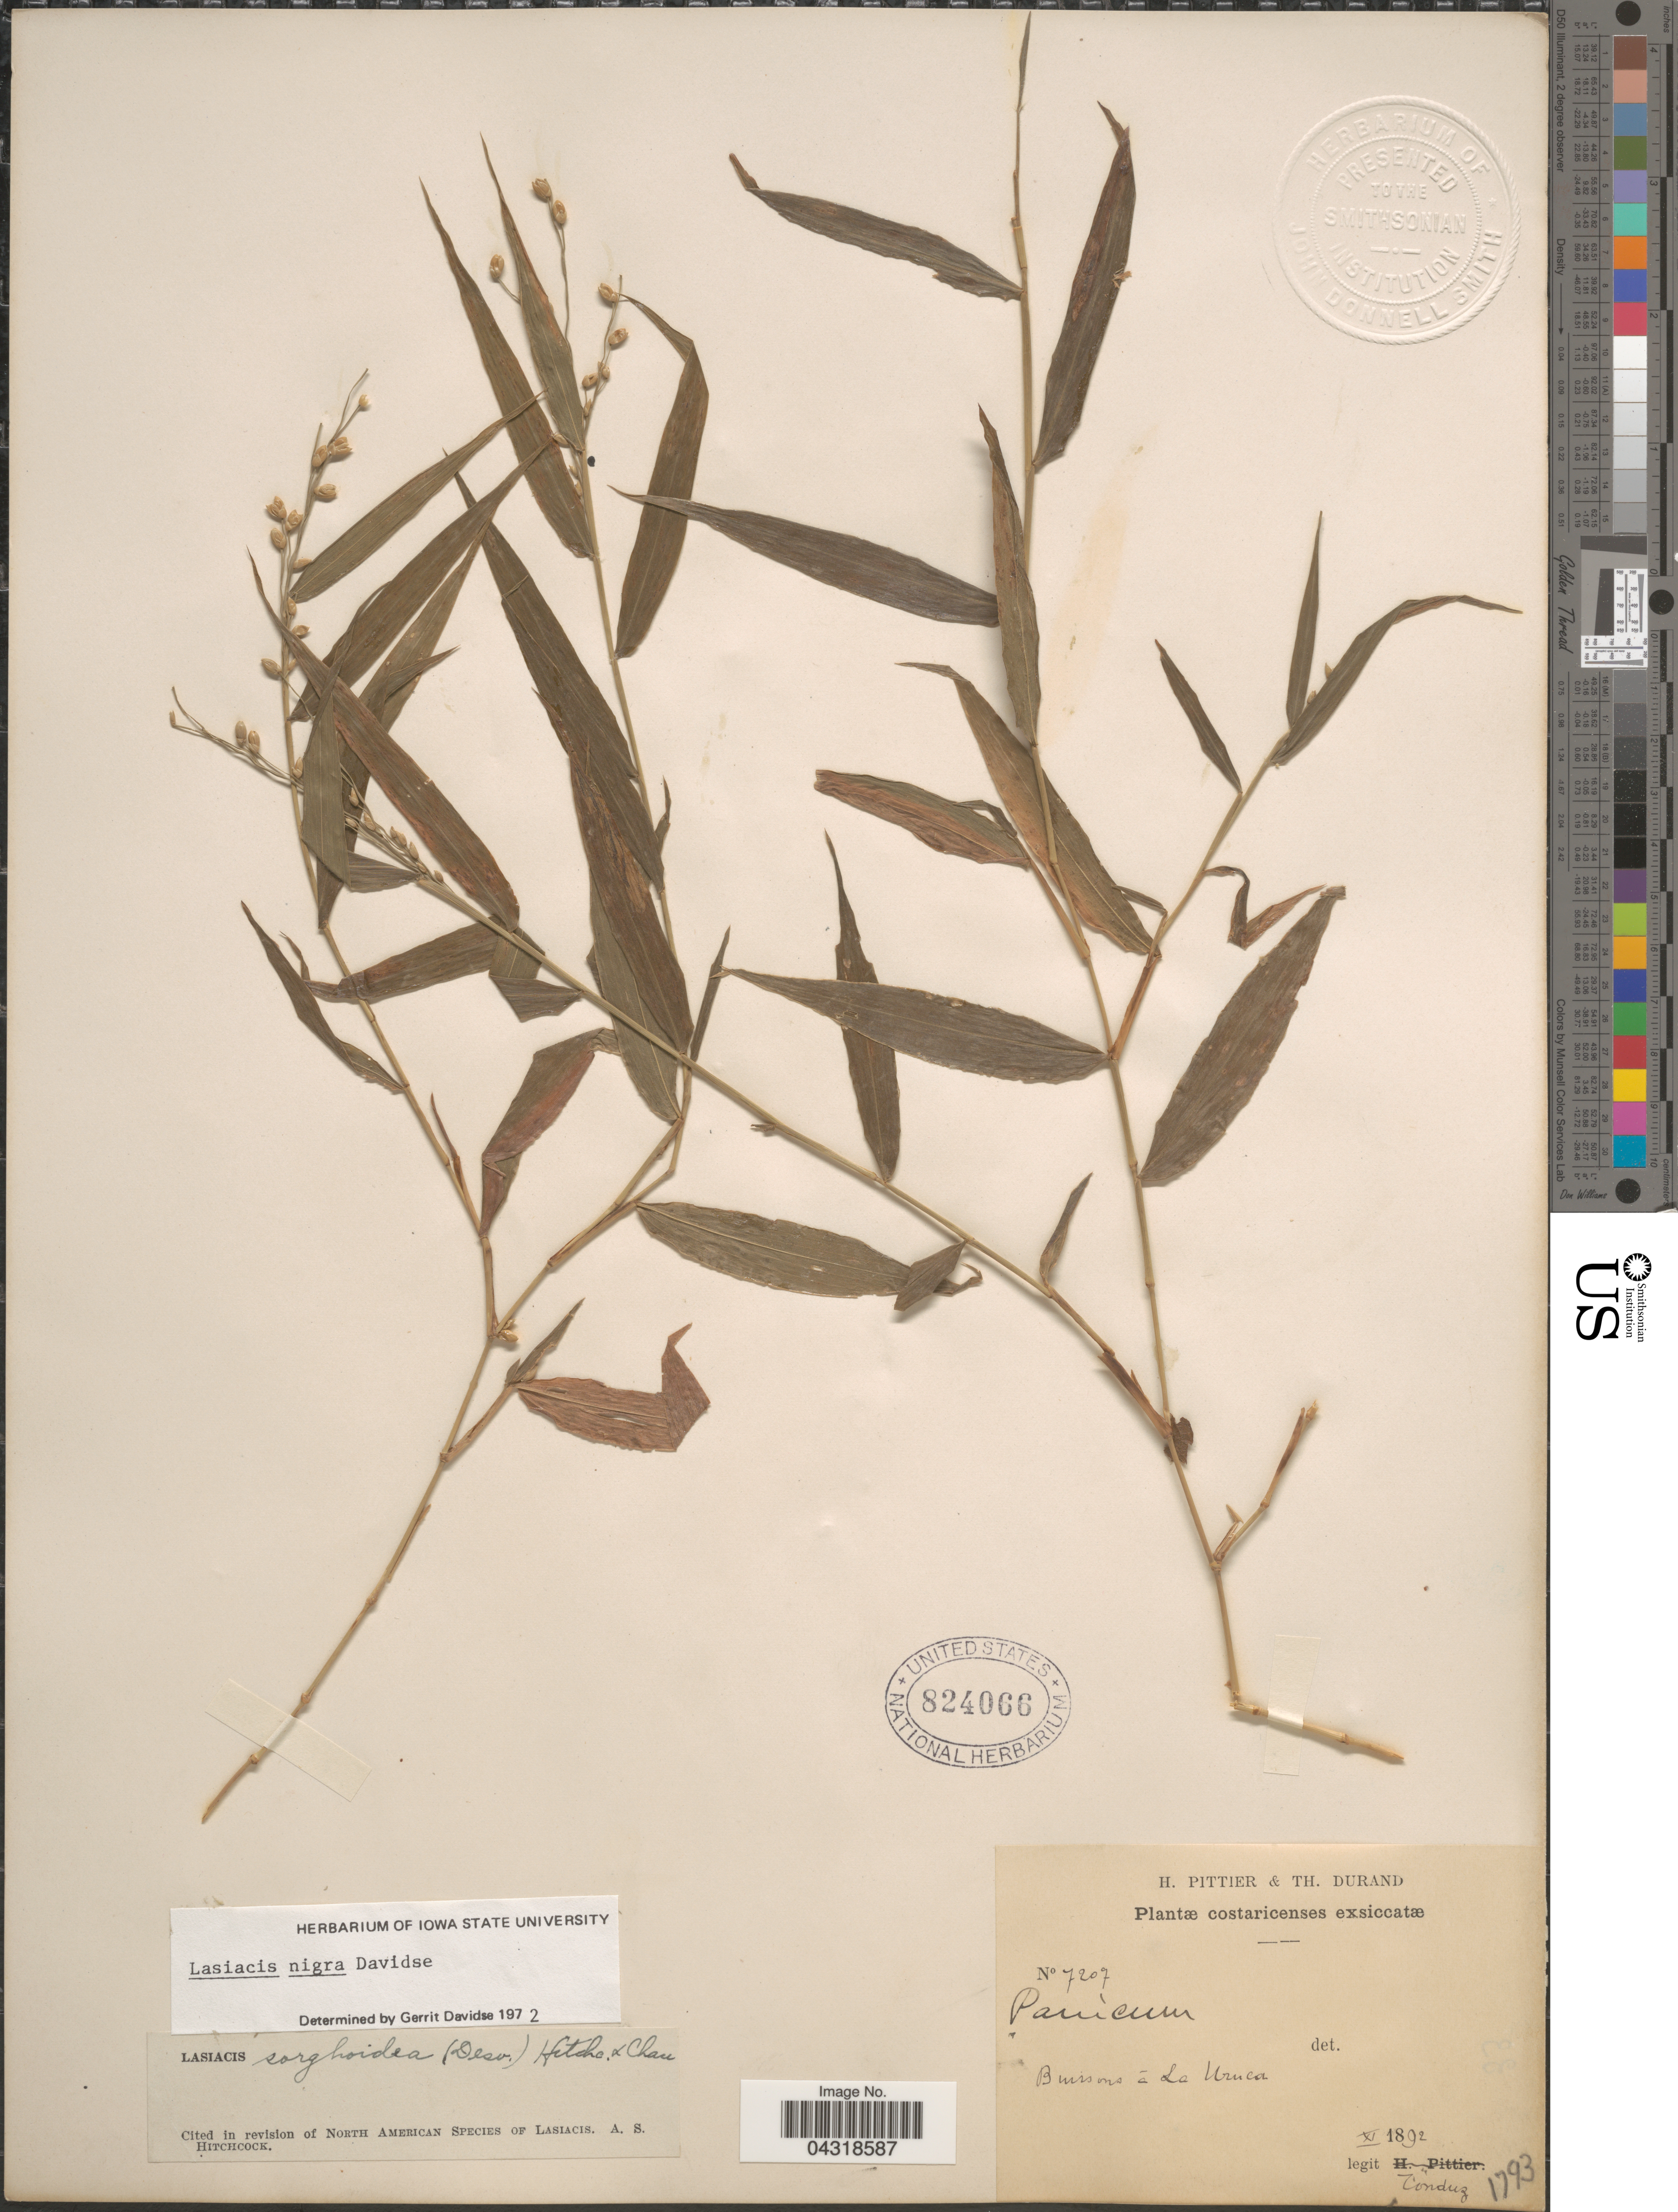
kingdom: Plantae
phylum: Tracheophyta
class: Liliopsida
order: Poales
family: Poaceae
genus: Lasiacis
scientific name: Lasiacis nigra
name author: Davidse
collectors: Tonduz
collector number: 7207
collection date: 1892-11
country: Costa Rica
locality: Costaricenses. Buissons à La Uruca.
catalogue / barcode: US 824066